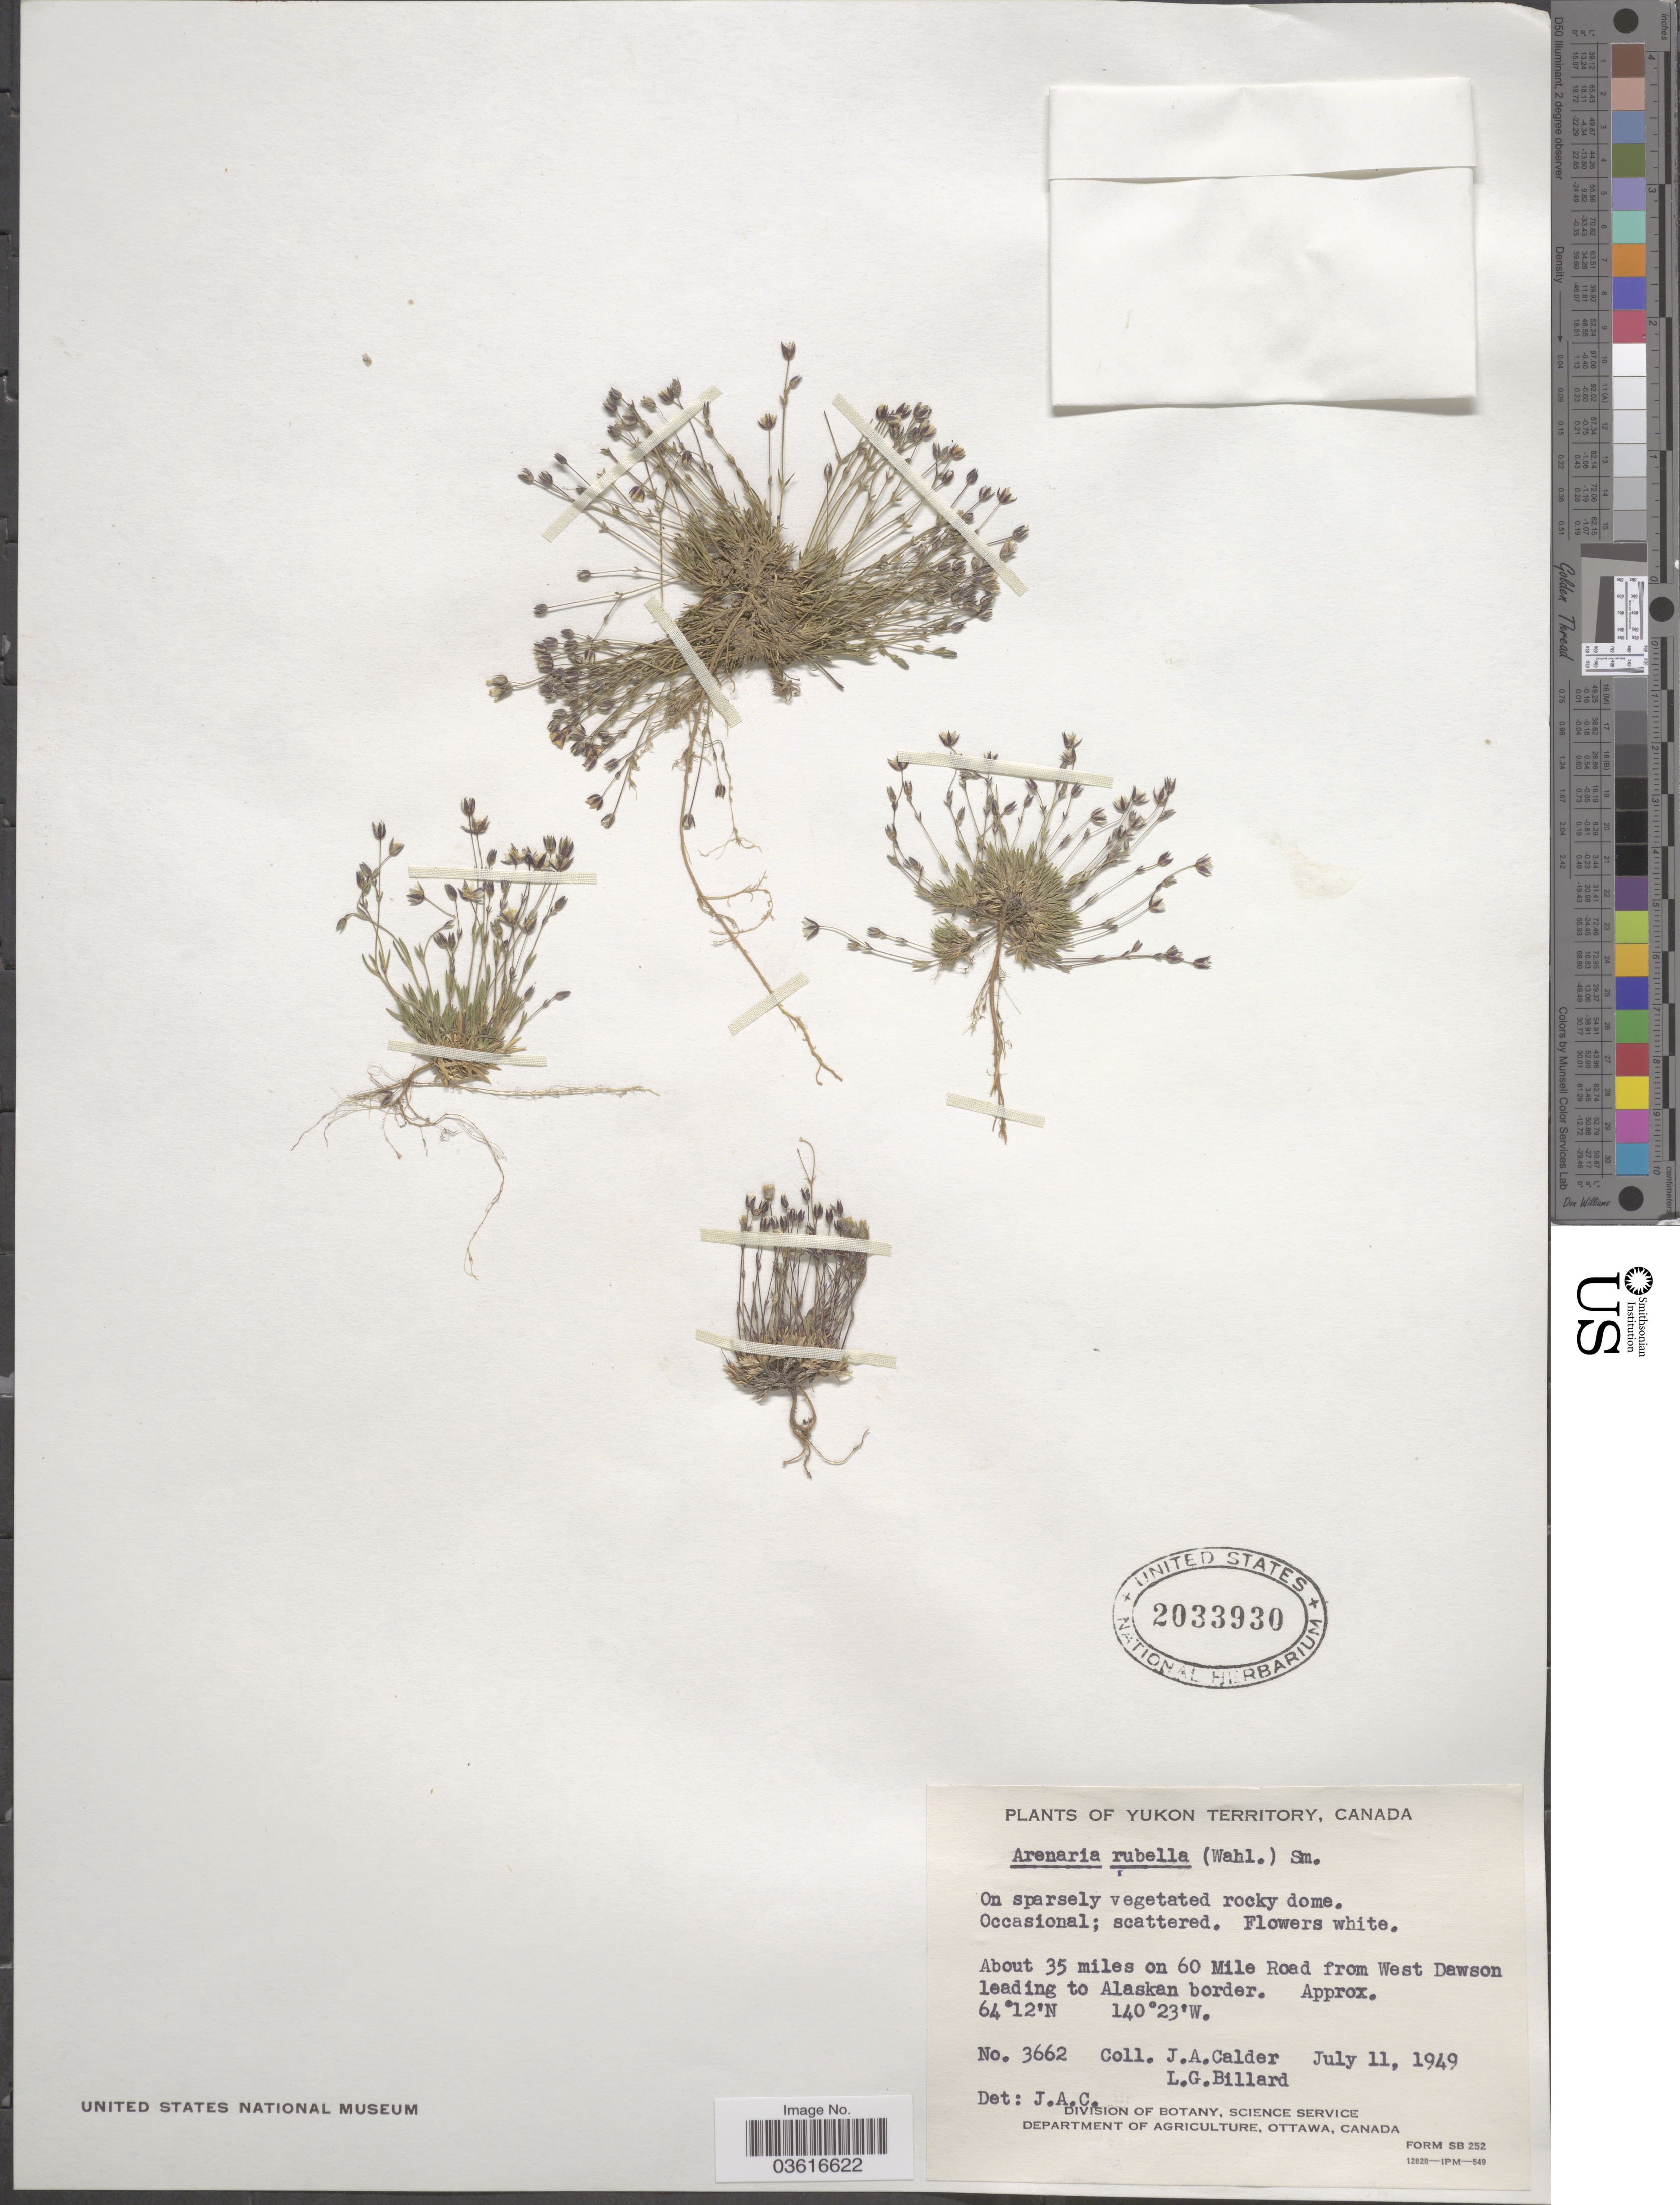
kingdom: Plantae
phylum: Tracheophyta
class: Magnoliopsida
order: Caryophyllales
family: Caryophyllaceae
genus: Minuartia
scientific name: Minuartia rubella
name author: (Wahlenb.) Hiern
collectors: J. A. Calder & L. Billard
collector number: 3662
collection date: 1949-07-11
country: Canada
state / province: Yukon Territory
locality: About 35 miles on 60 Mile Road from West Dawson leading to Alaskan border.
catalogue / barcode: US 2033930